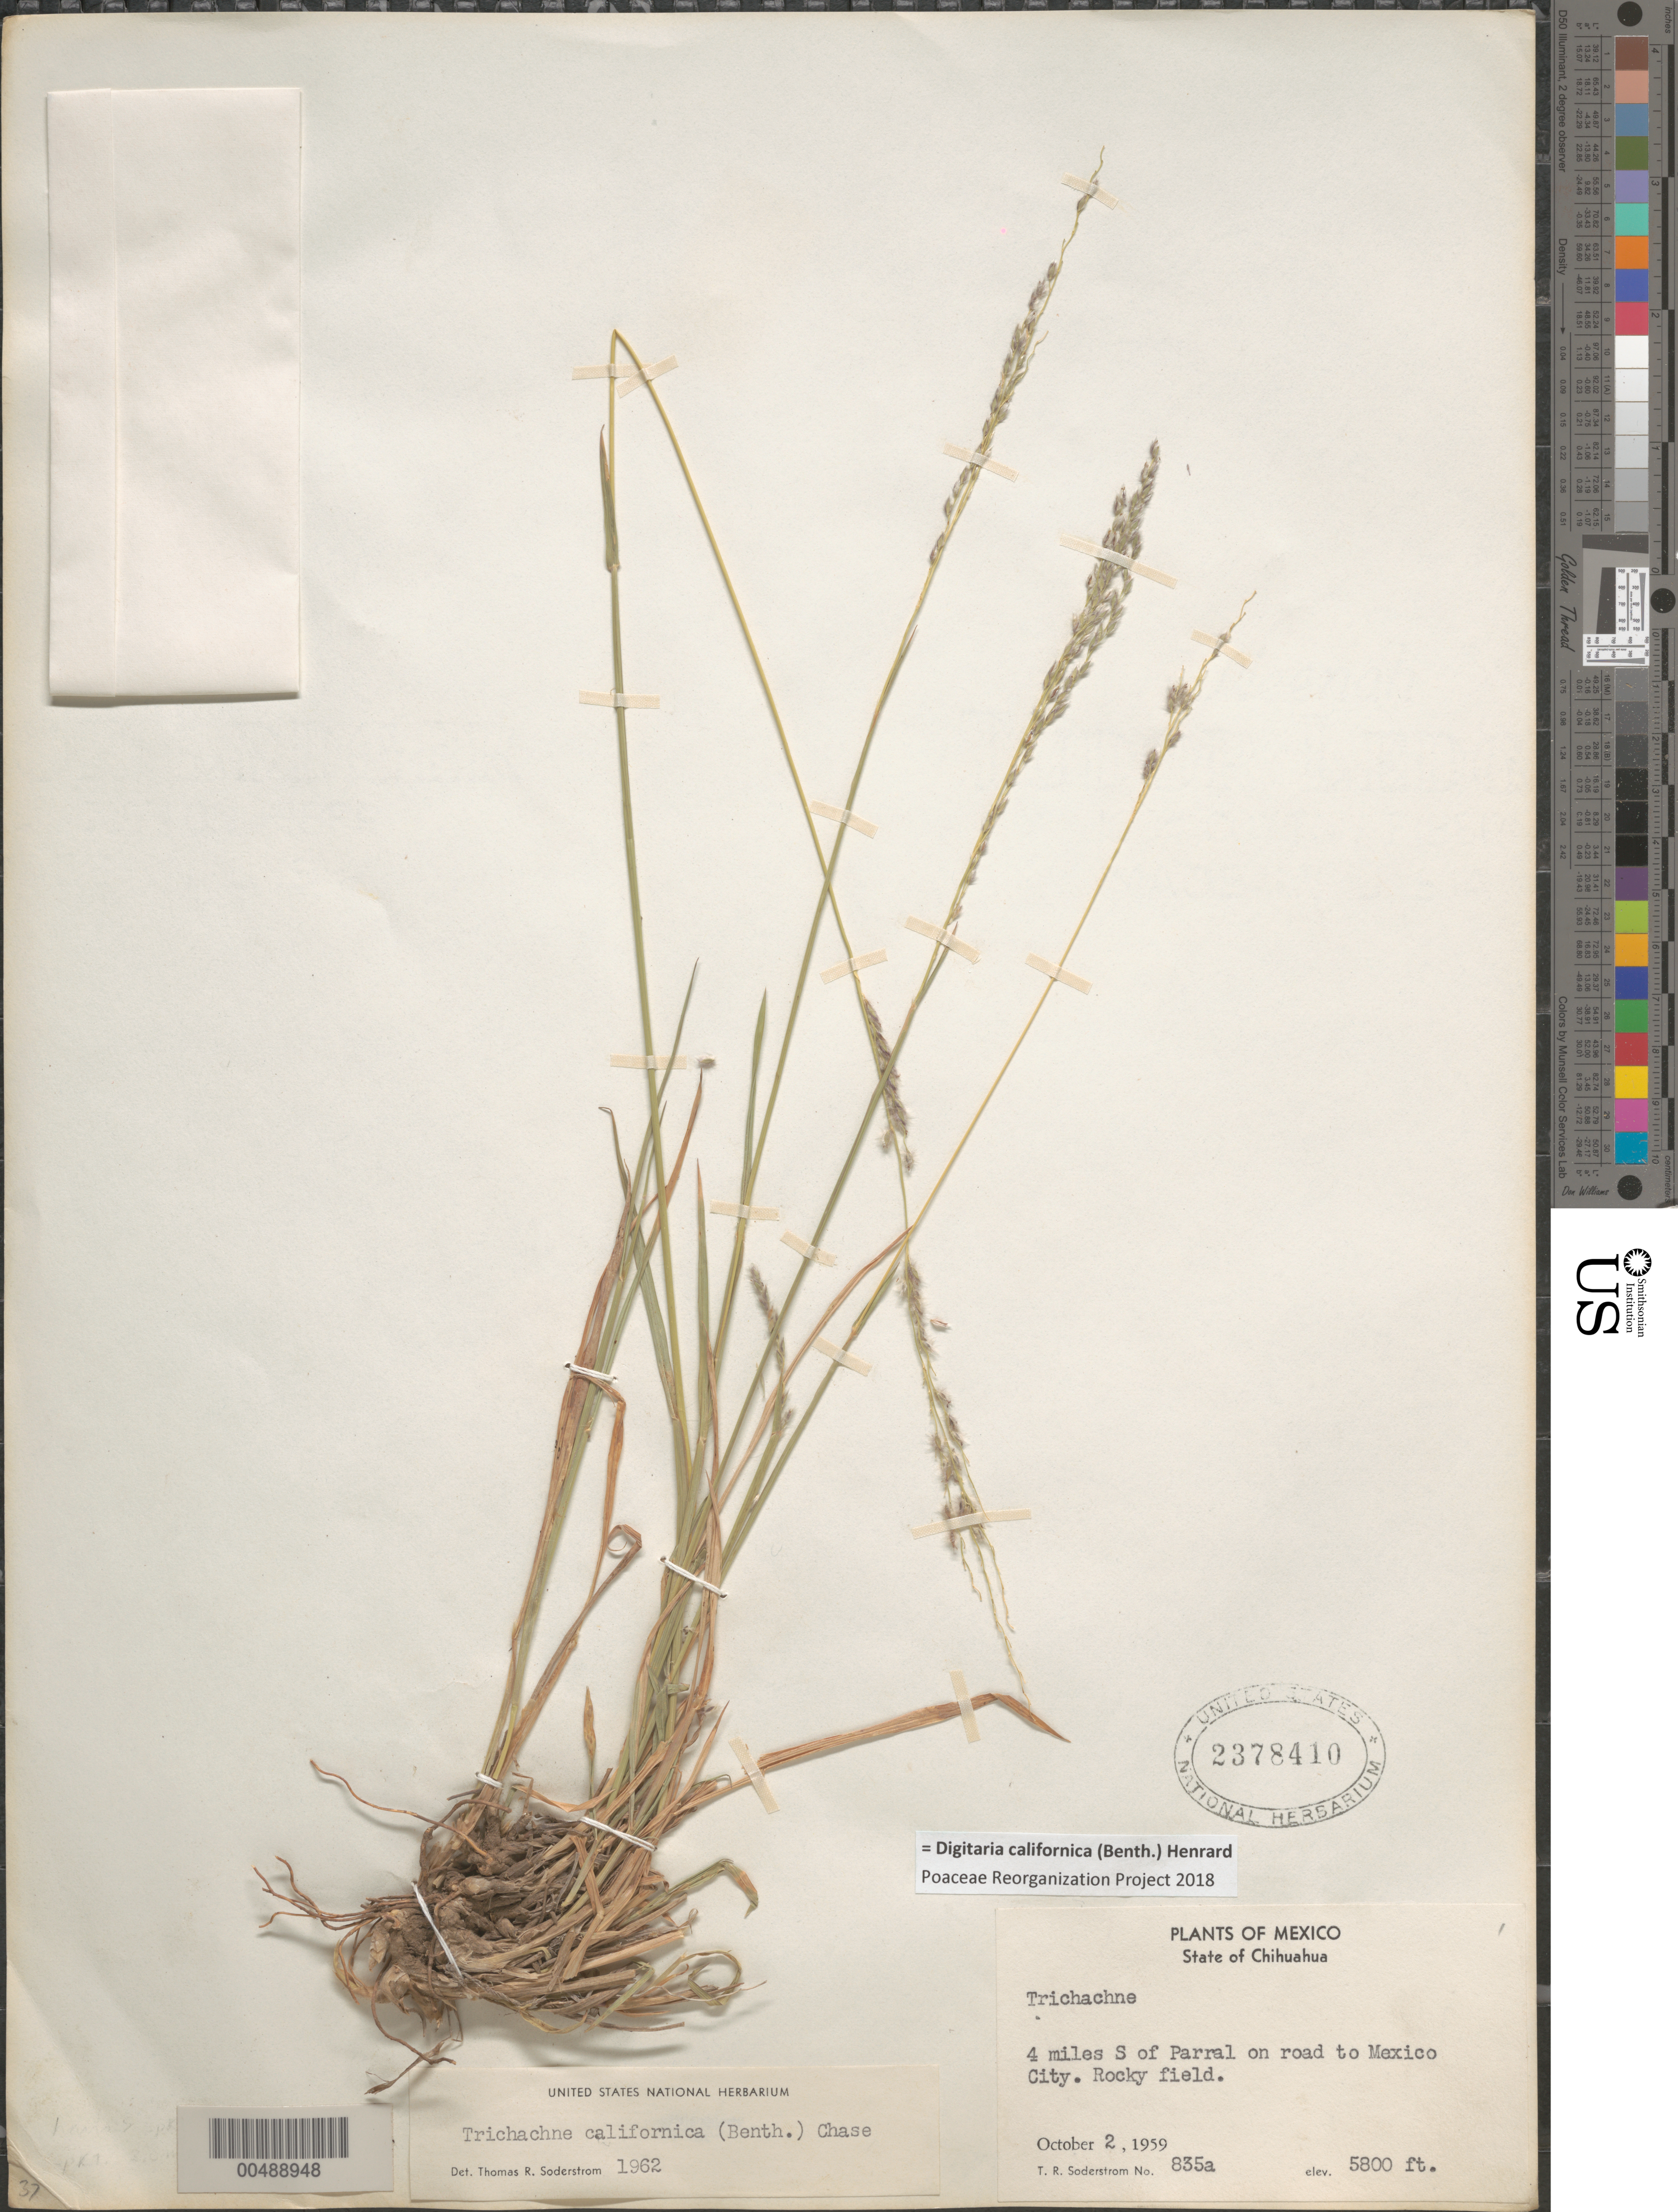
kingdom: Plantae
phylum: Tracheophyta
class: Liliopsida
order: Poales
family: Poaceae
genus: Digitaria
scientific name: Digitaria californica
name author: (Benth.) Henr.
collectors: T. R. Soderstrom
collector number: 835a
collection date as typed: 2 Oct 1959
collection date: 1959-10-02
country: Mexico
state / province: Chihuahua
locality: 4 mi S of Parral on road to Mexico City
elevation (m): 1768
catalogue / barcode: US 2378410